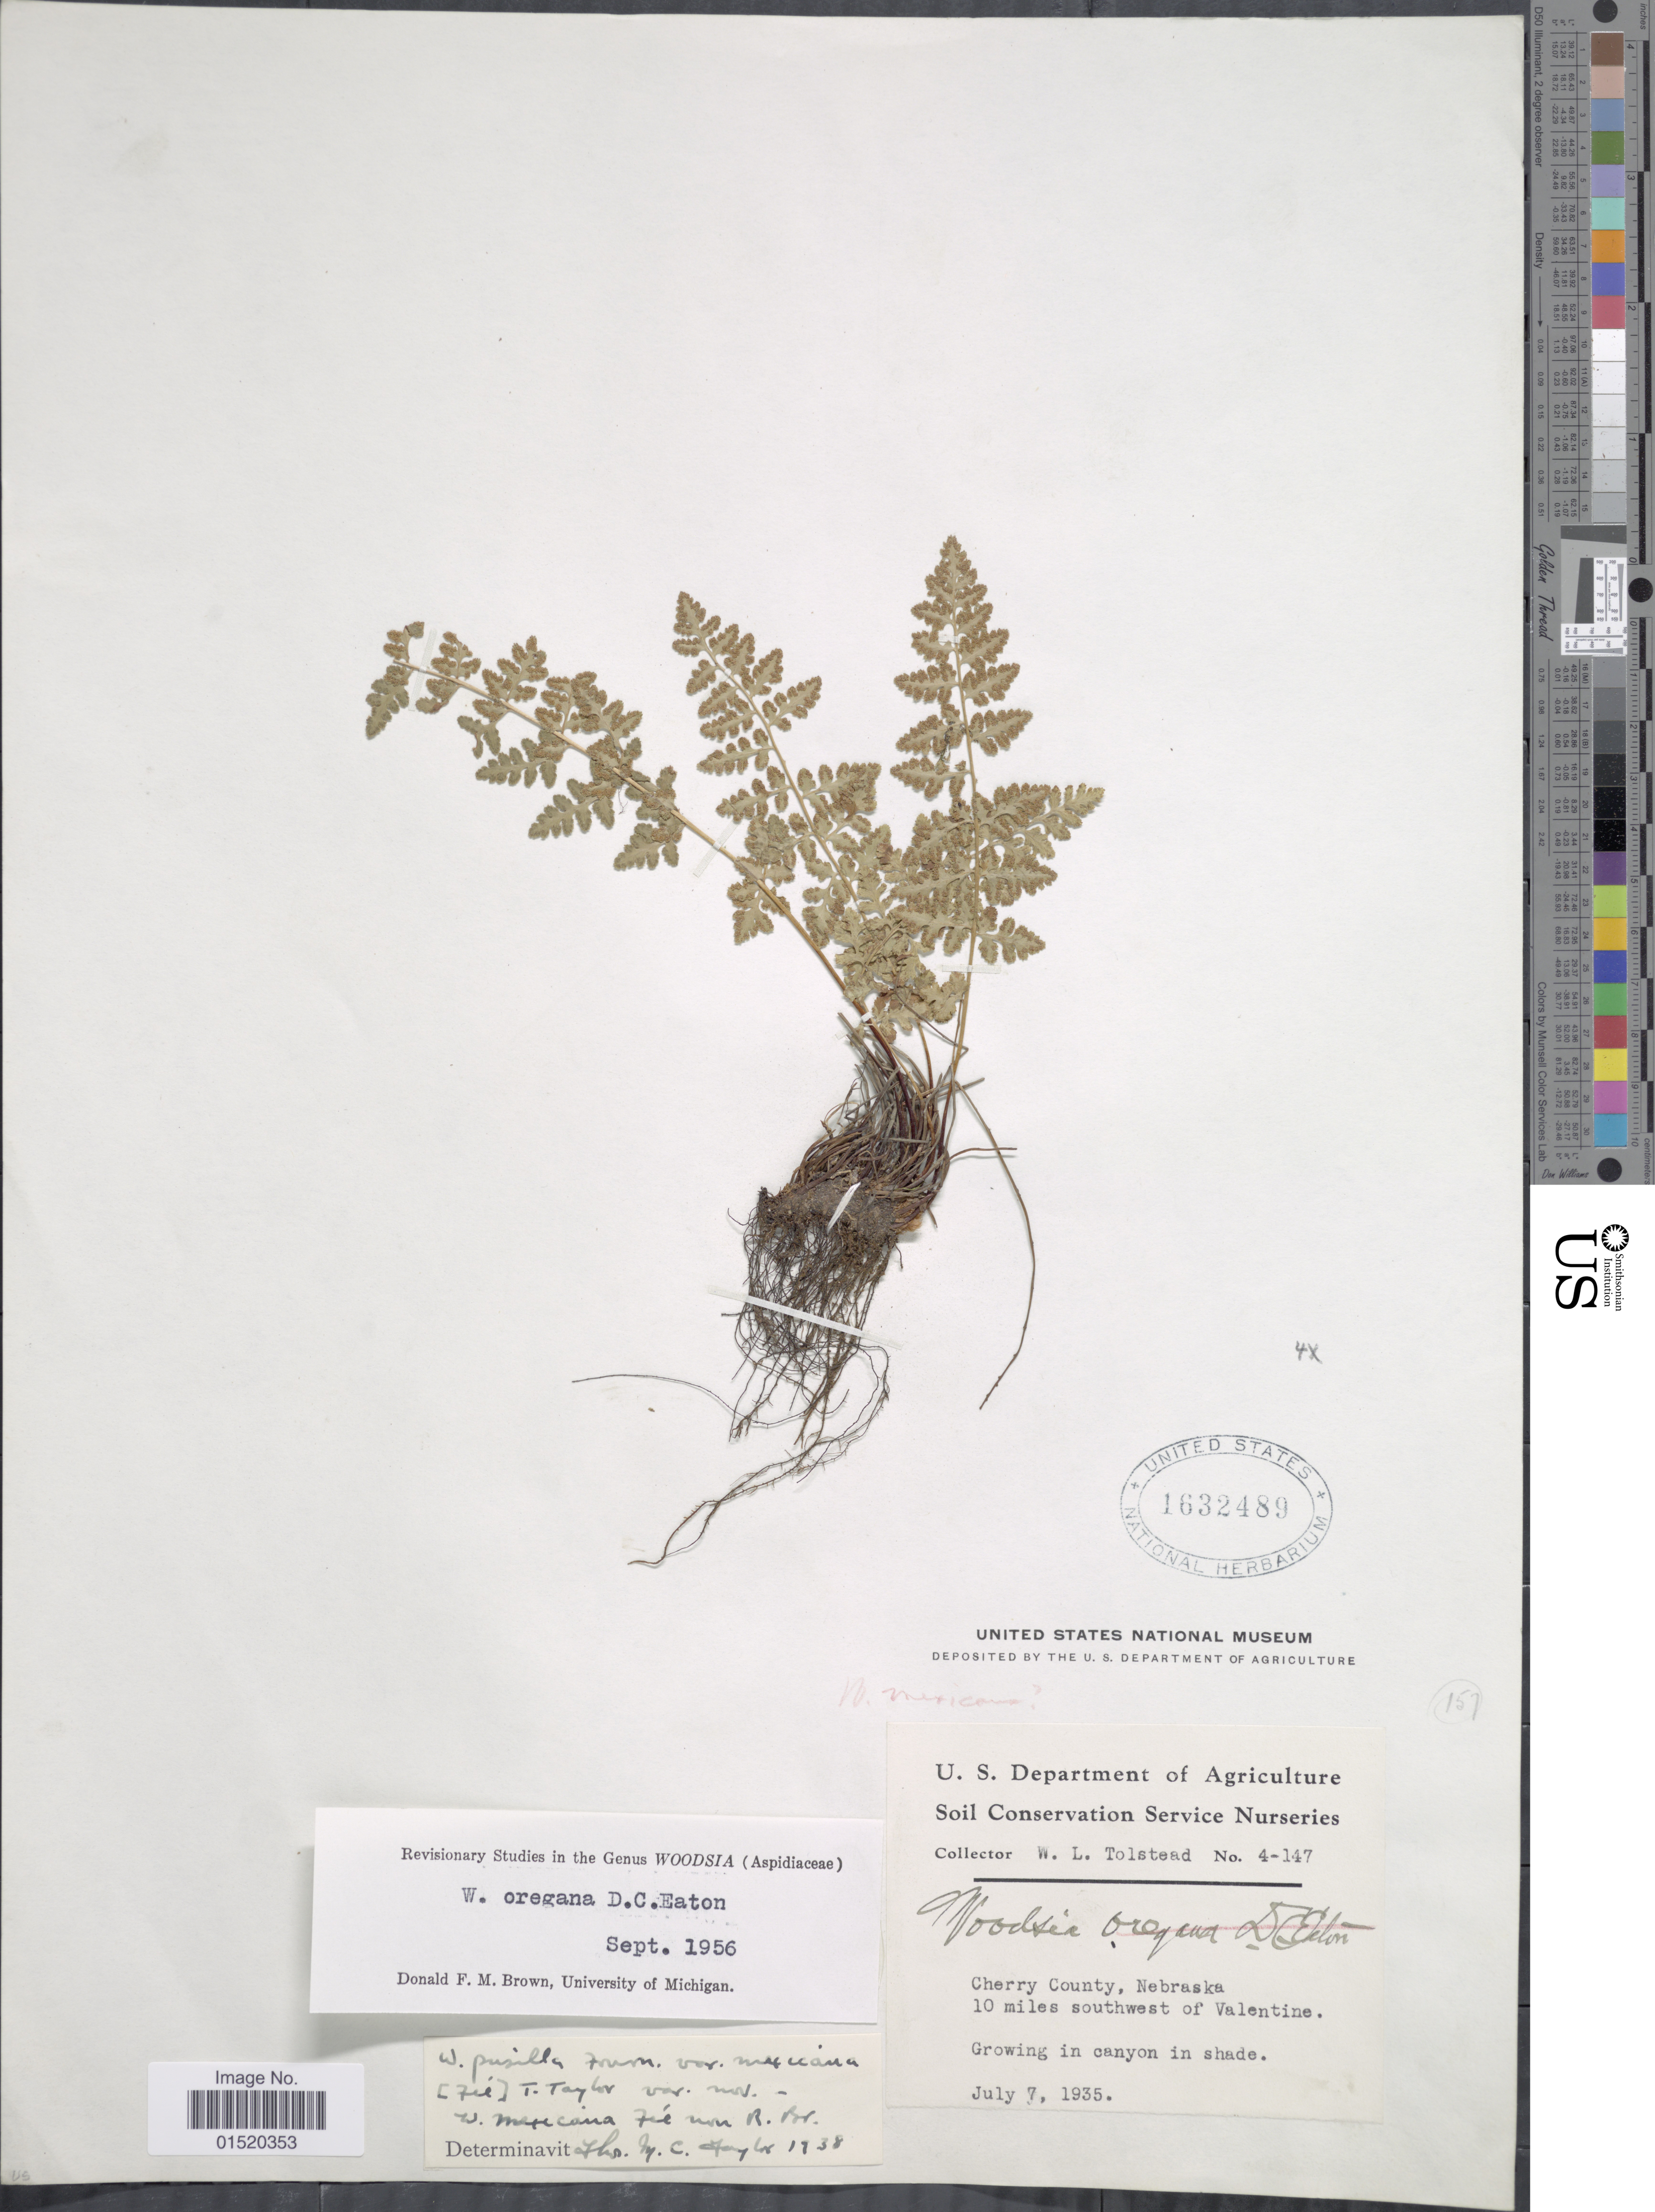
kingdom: Plantae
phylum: Tracheophyta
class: Polypodiopsida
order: Polypodiales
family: Woodsiaceae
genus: Woodsia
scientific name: Woodsia oregana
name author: D.C. Eaton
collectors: W. Tolstead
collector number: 4-147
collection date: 1935-07-07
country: United States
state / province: Nebraska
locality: Cherry County, 10 miles southwest Valentine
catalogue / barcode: US 1632489